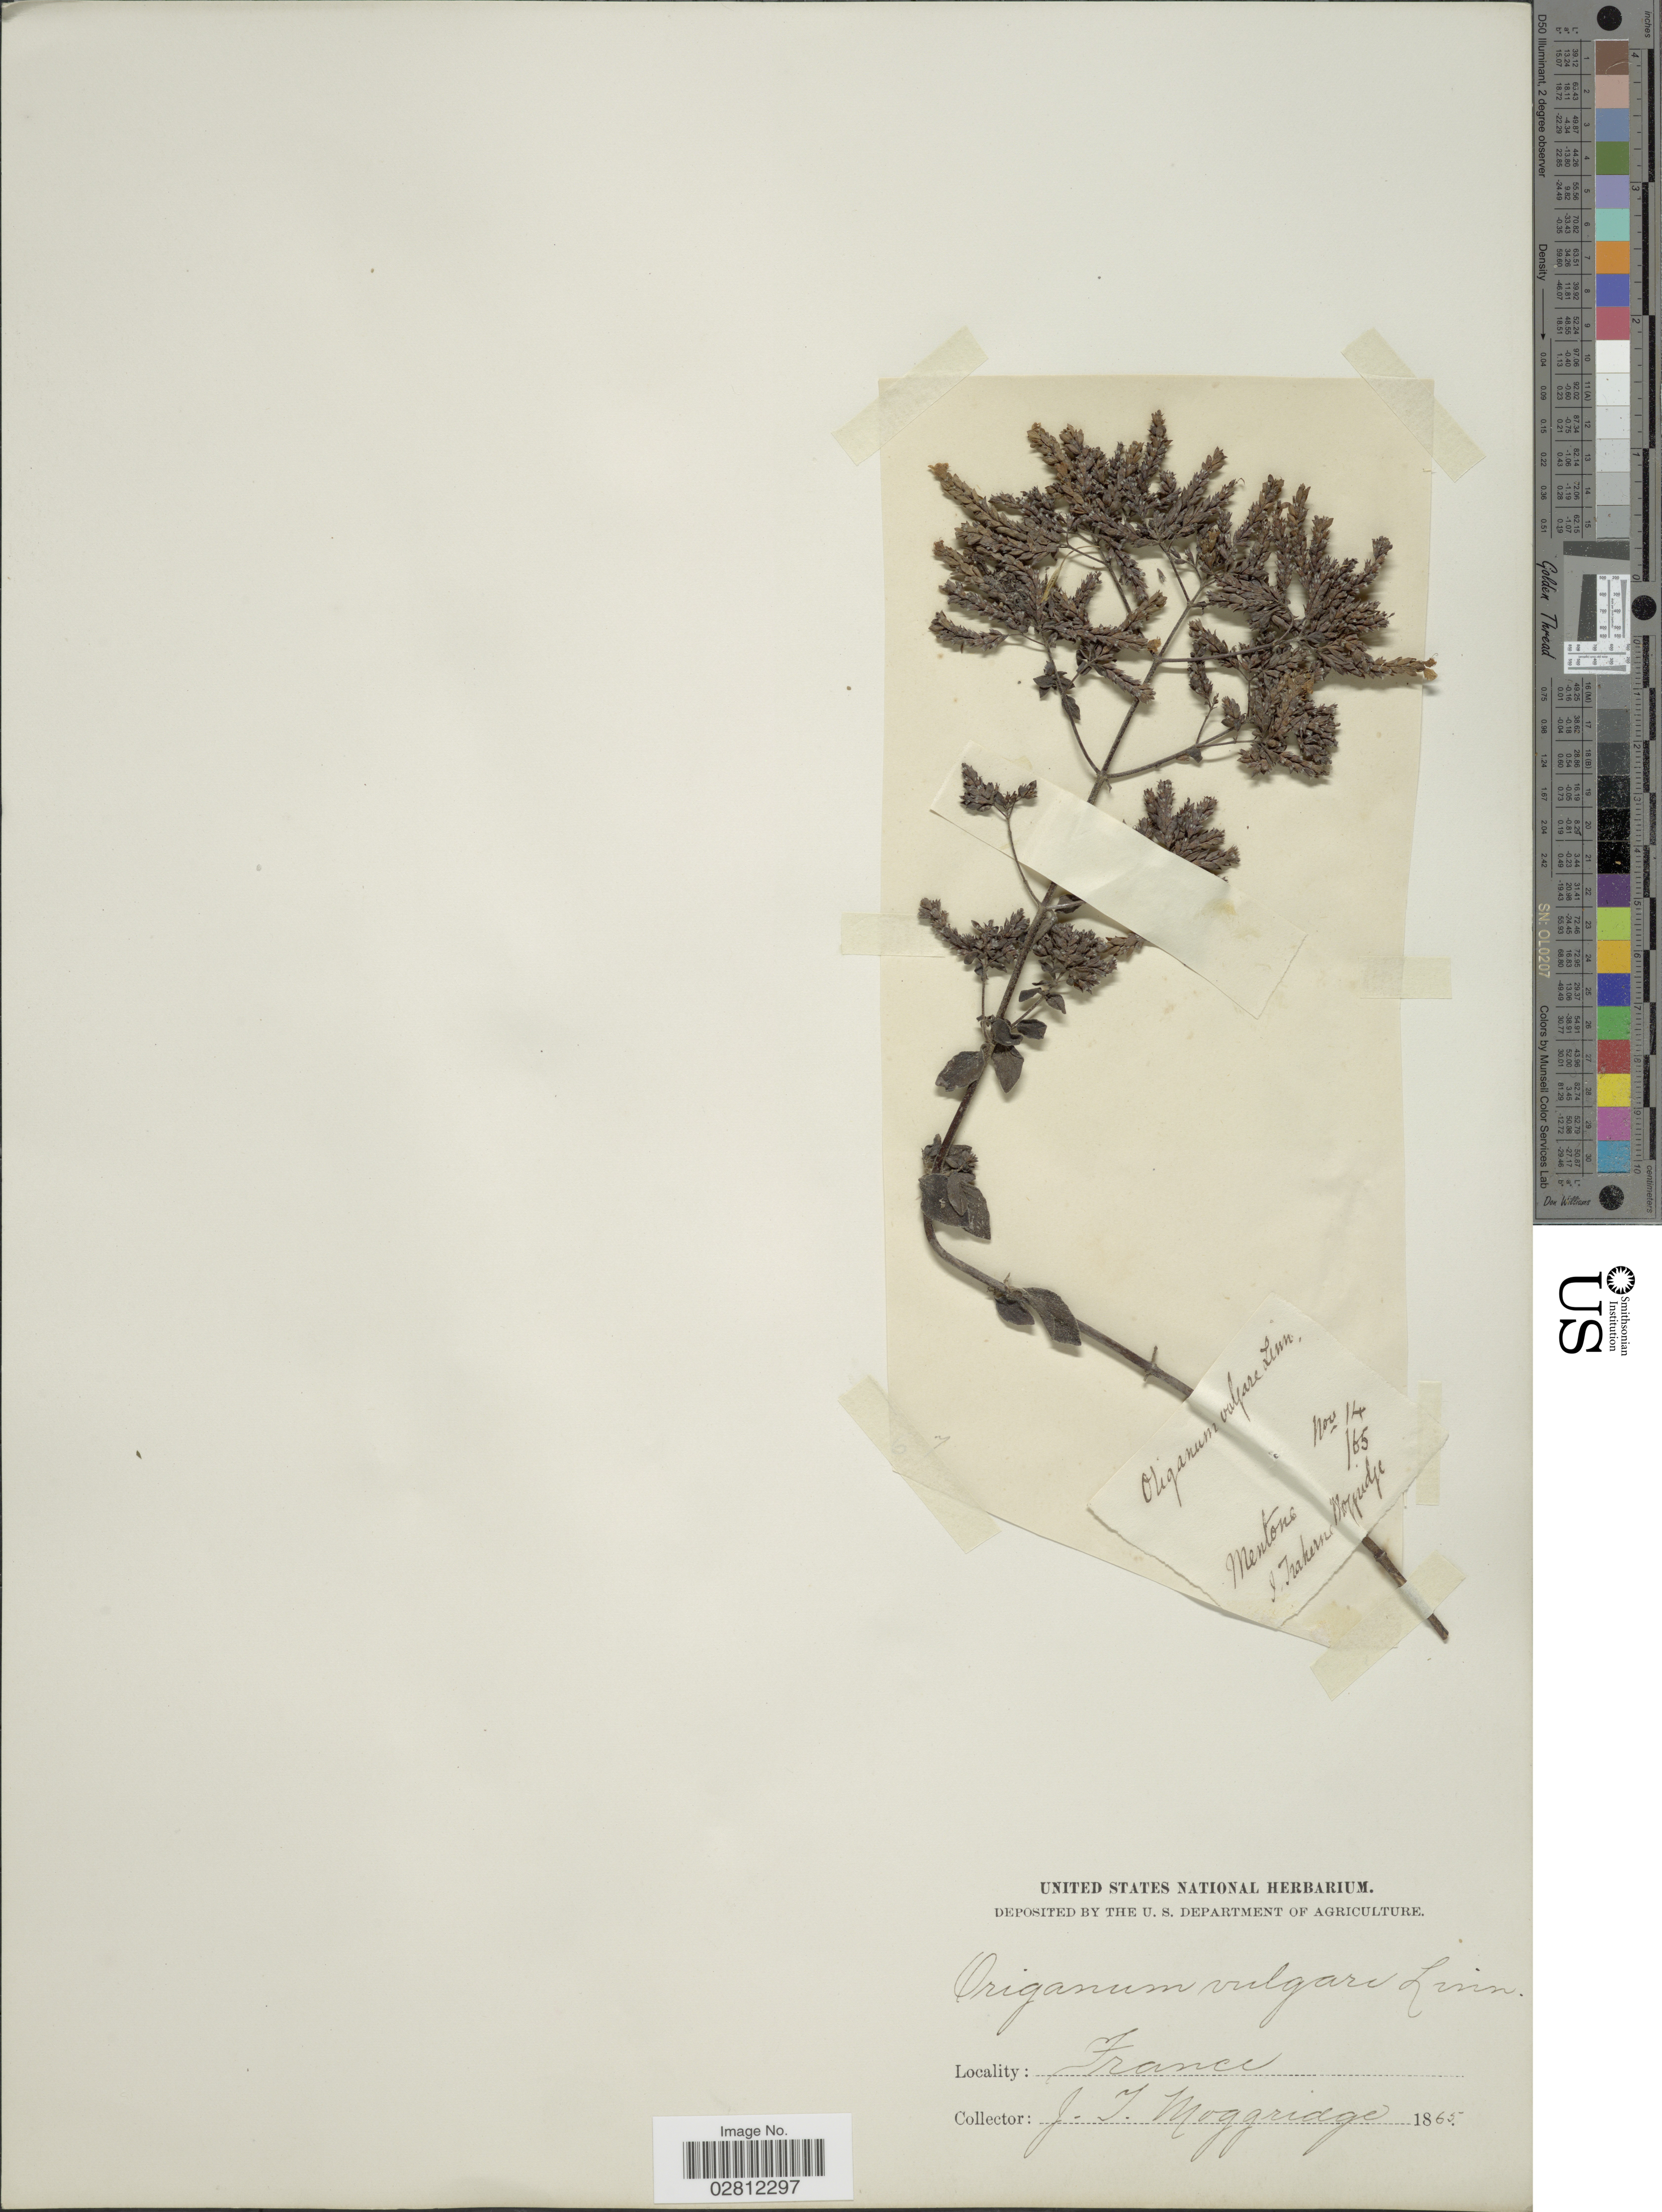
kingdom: Plantae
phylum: Tracheophyta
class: Magnoliopsida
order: Lamiales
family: Lamiaceae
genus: Origanum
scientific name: Origanum vulgare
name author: L.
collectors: J. T. Moggridge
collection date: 1865-11-14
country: France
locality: Mentone.